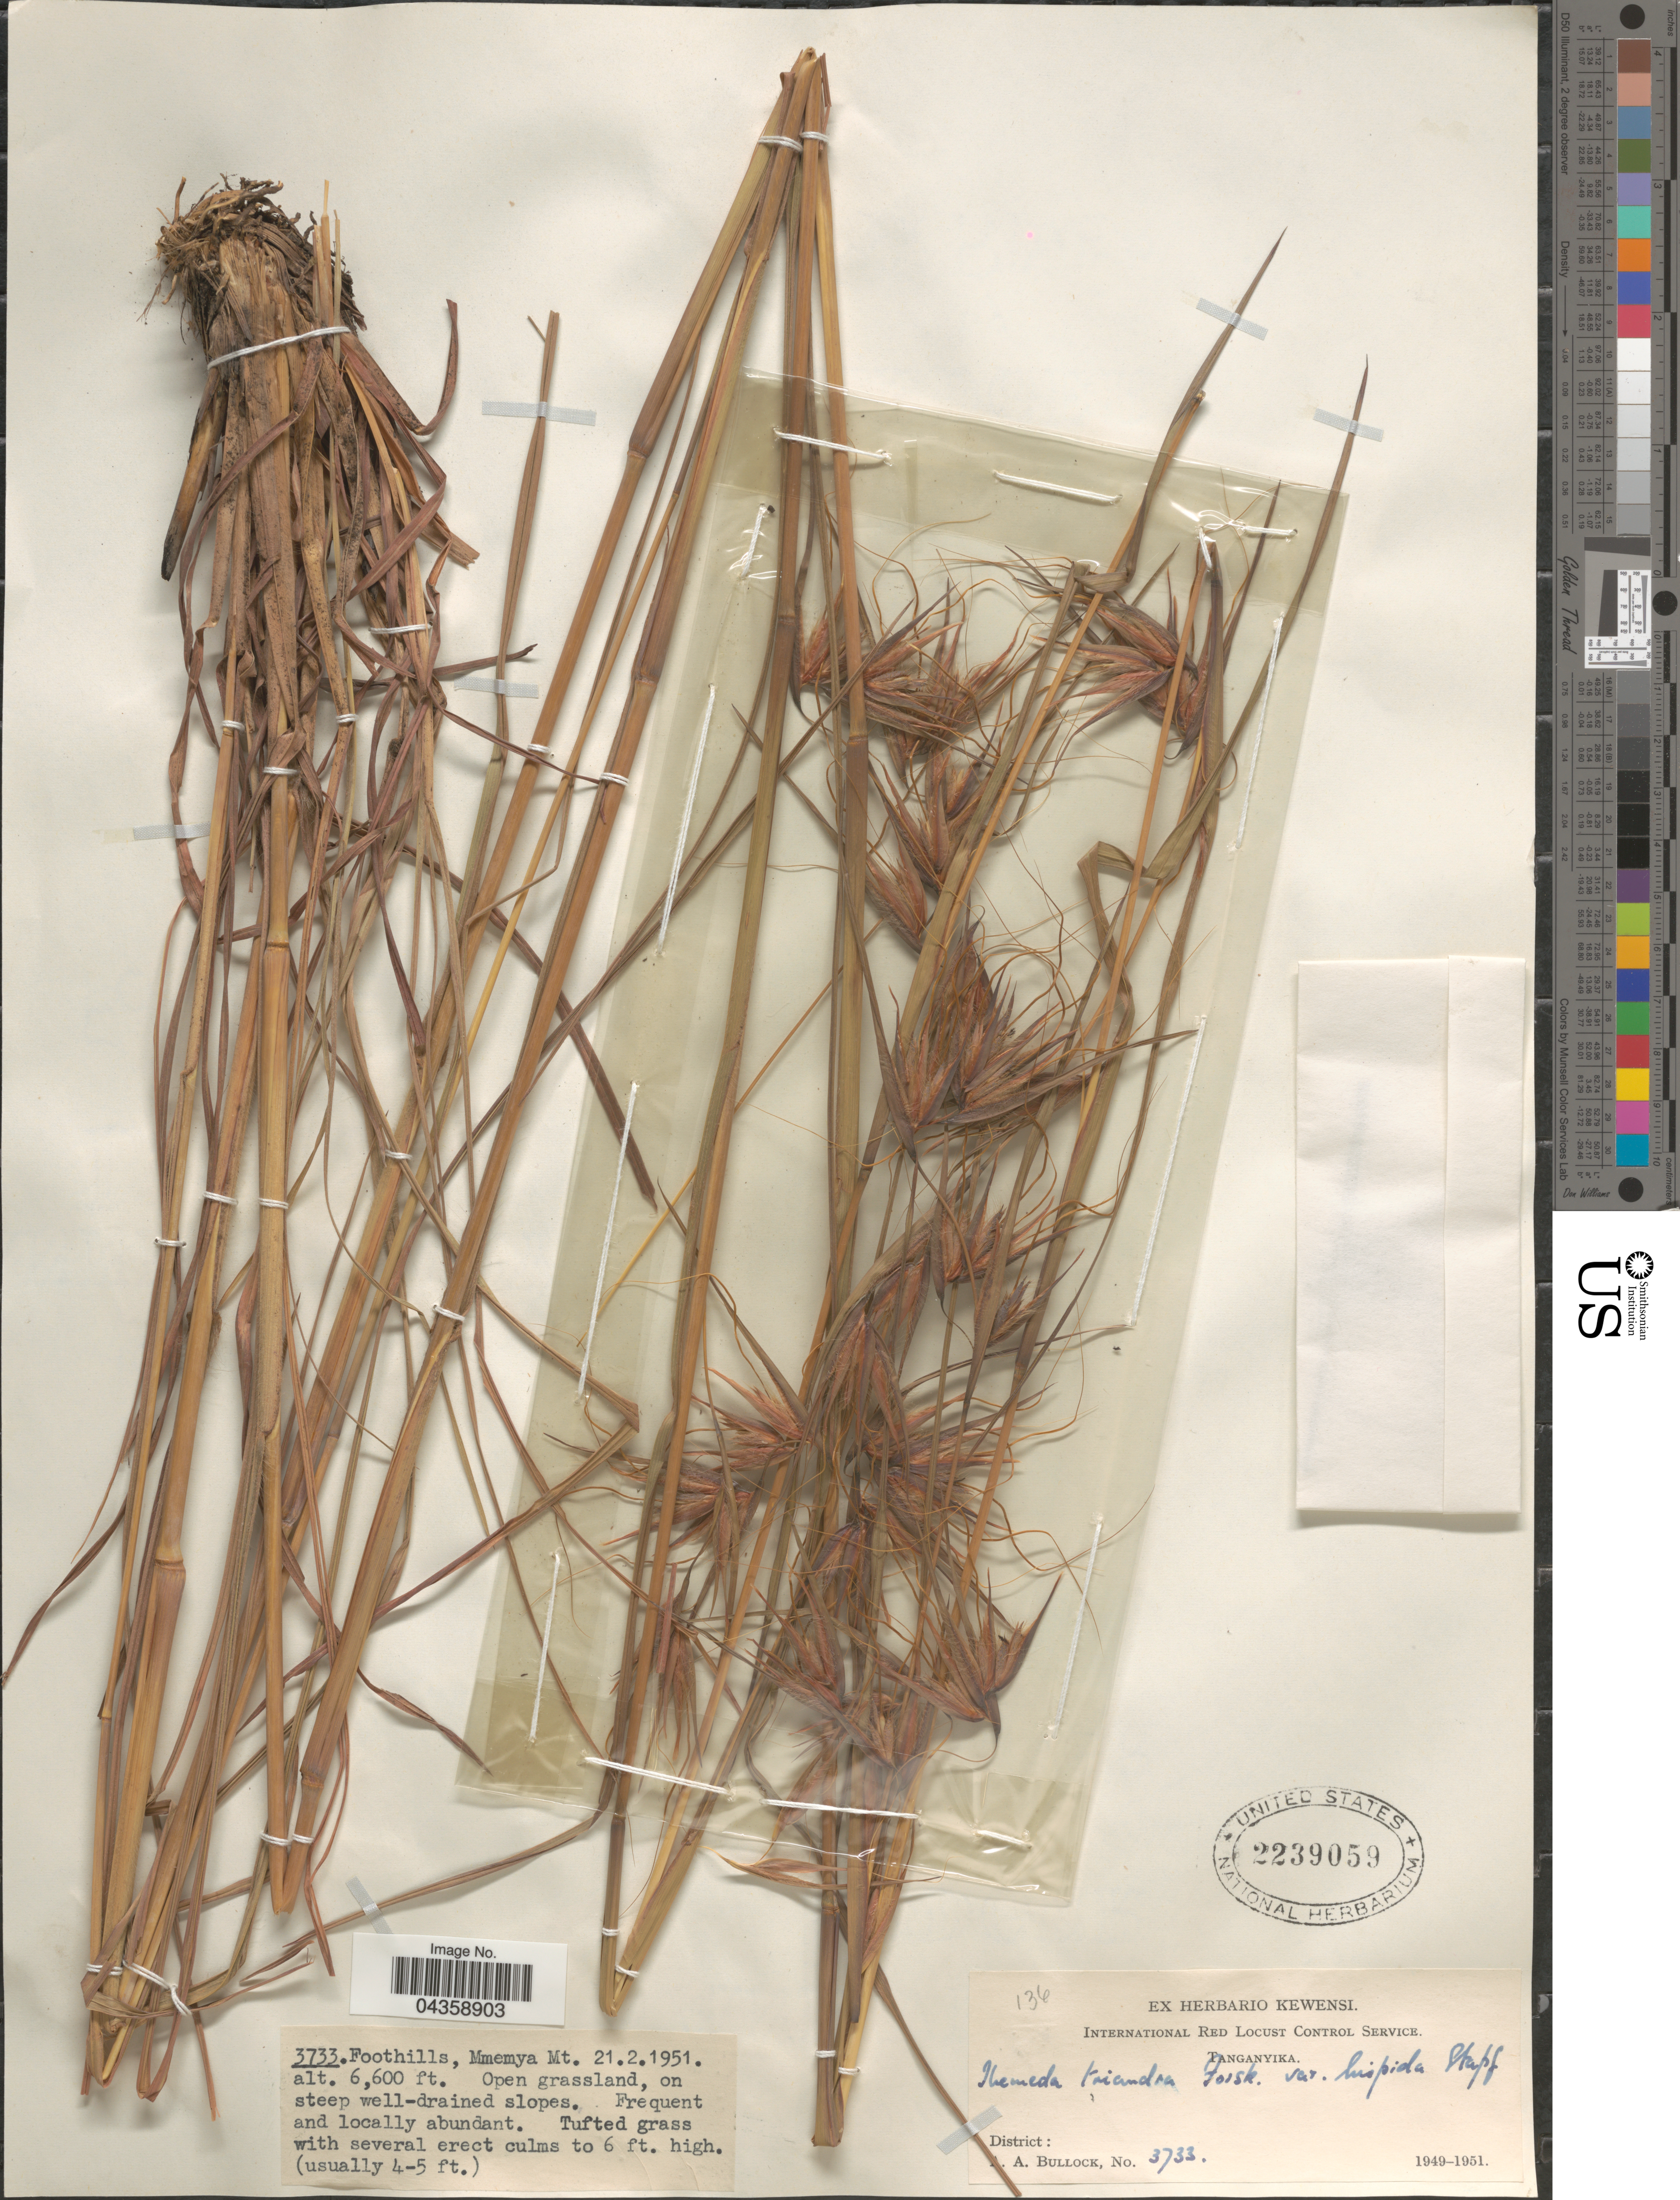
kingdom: Plantae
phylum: Tracheophyta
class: Liliopsida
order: Poales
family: Poaceae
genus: Themeda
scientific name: Themeda triandra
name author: Forssk.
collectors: A. Bullock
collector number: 3733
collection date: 1951-02-21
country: Tanzania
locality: Foothills, Mmemya Mt. Open grassland, on steep well-drained slopes.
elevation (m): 2012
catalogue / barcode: US 2239059